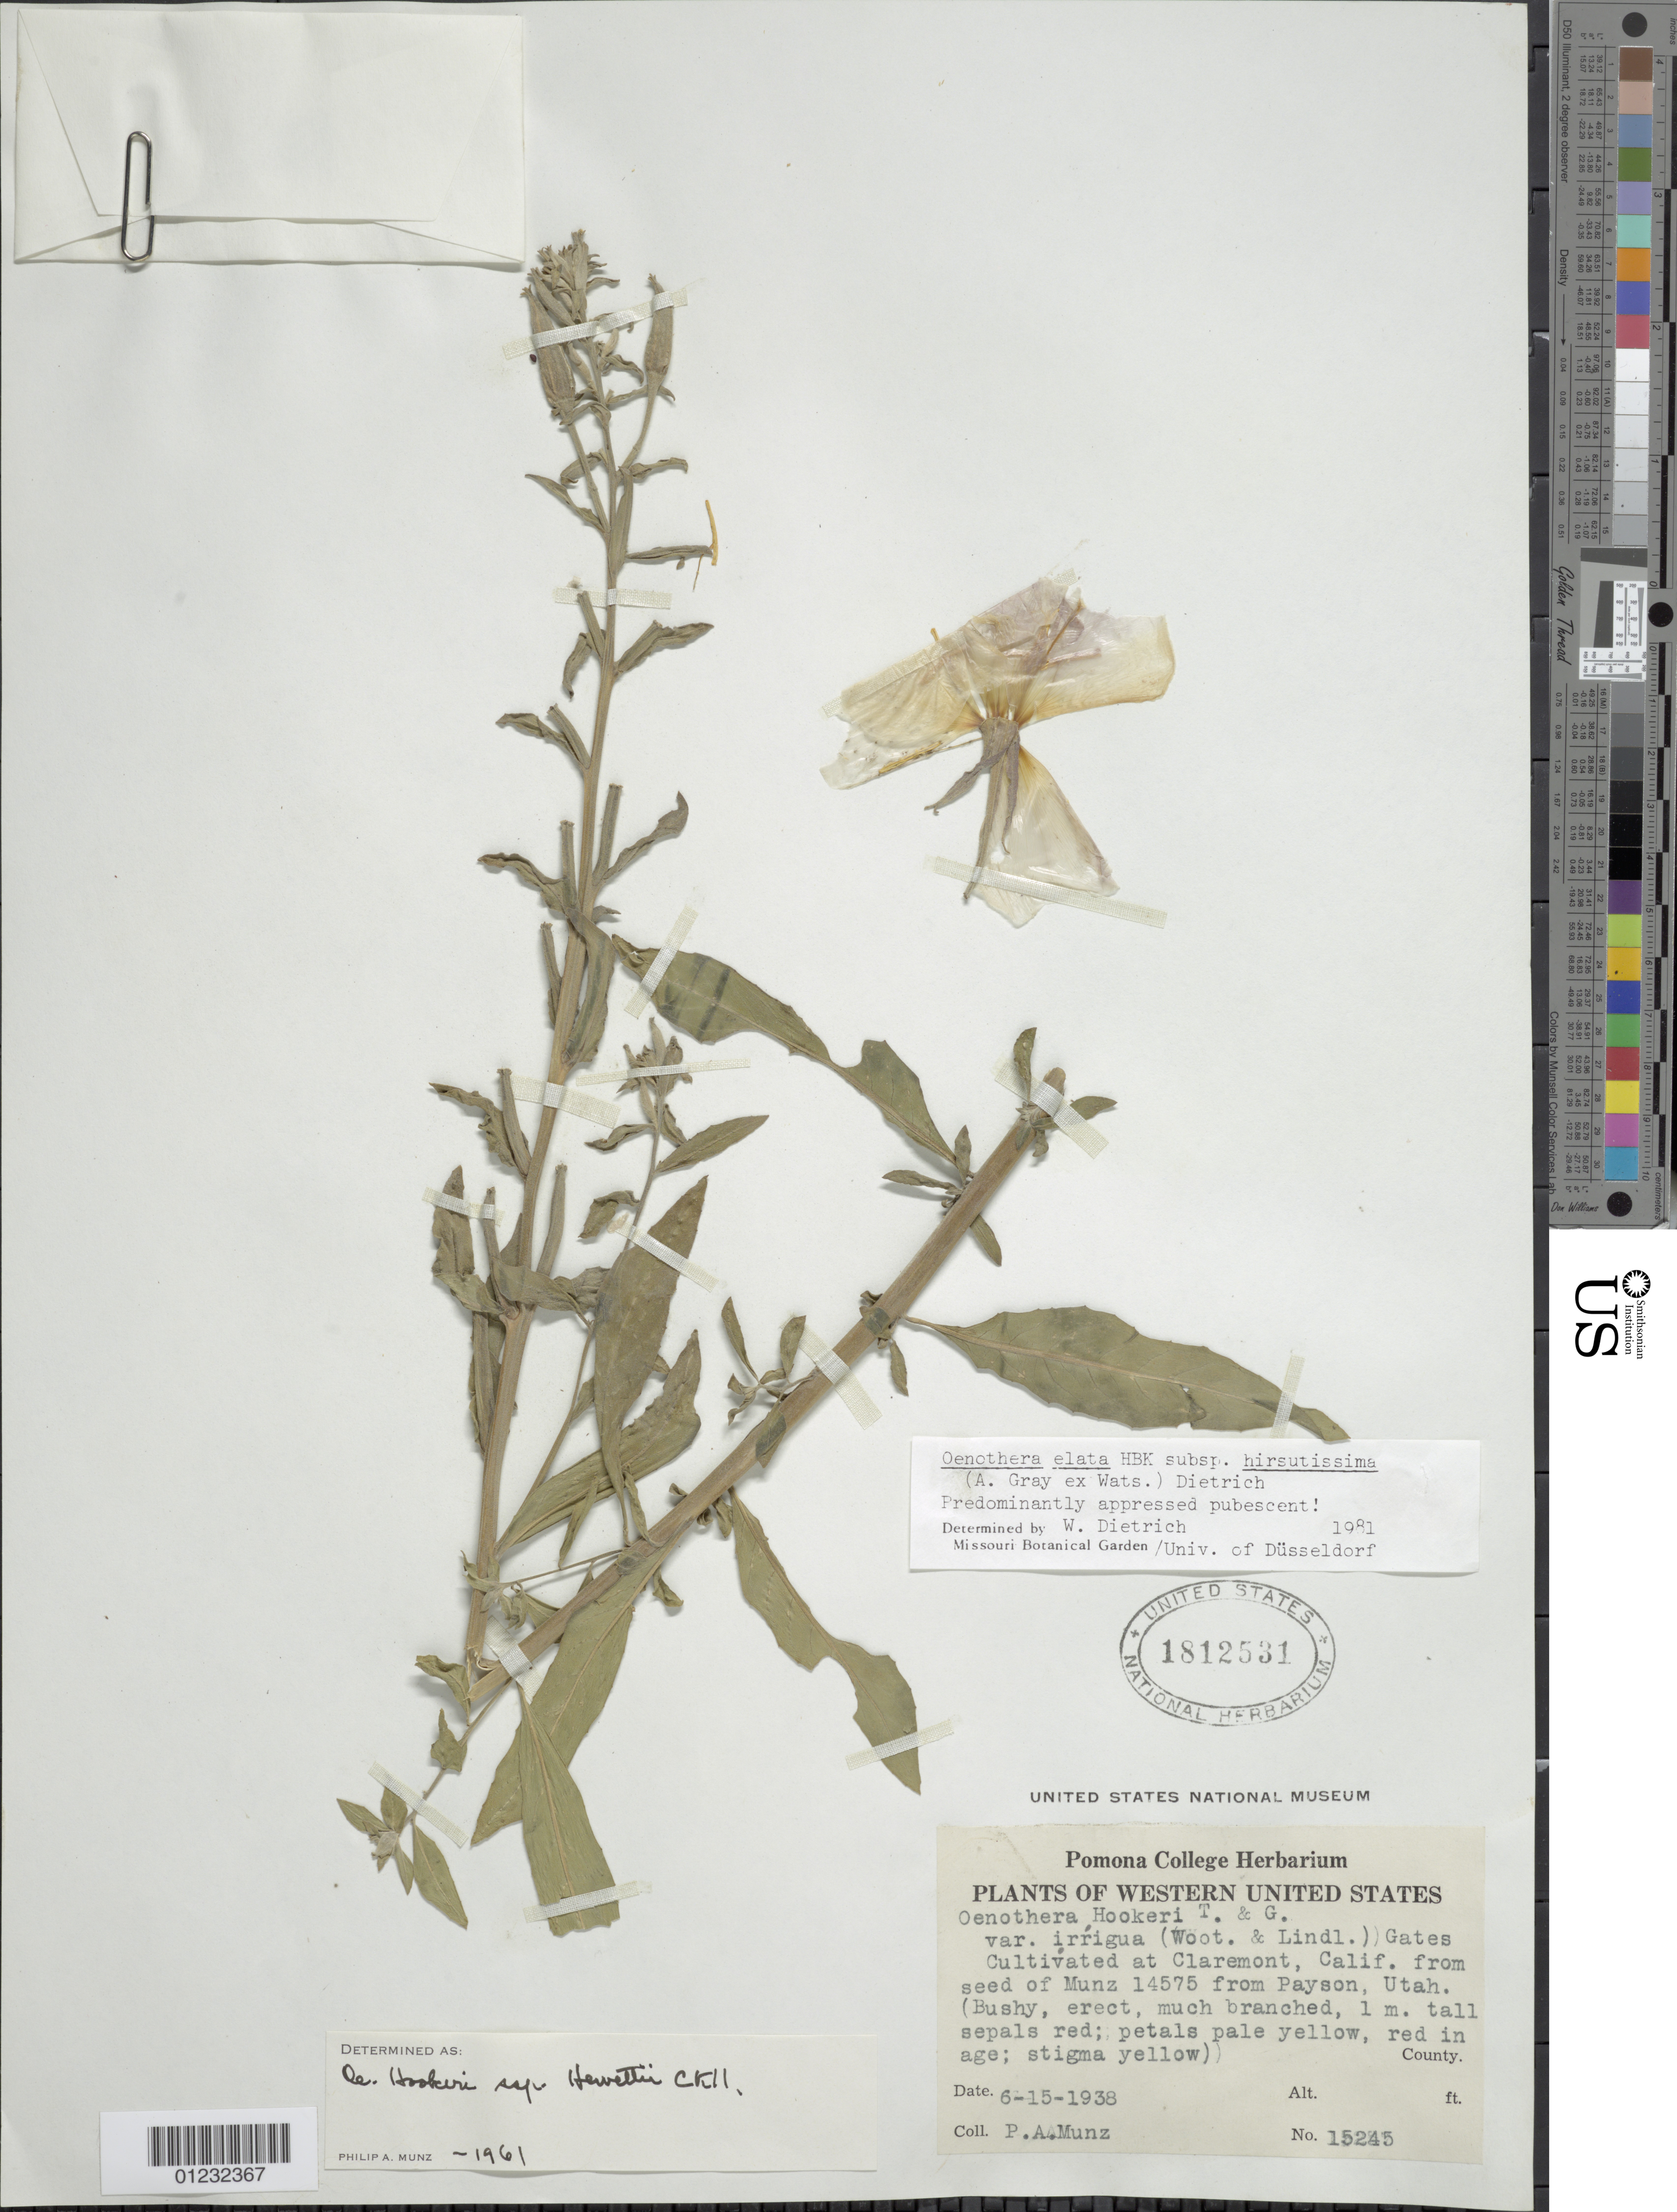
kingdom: Plantae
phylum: Tracheophyta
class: Magnoliopsida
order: Myrtales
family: Onagraceae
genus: Oenothera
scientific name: Oenothera elata subsp. hirsutissima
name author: (A. Gray ex S. Watson) W. Dietr.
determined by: Dietrich, W.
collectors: P. A. Munz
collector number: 15245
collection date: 1938-06-15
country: United States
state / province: California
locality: Claremont.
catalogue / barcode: US 1812531